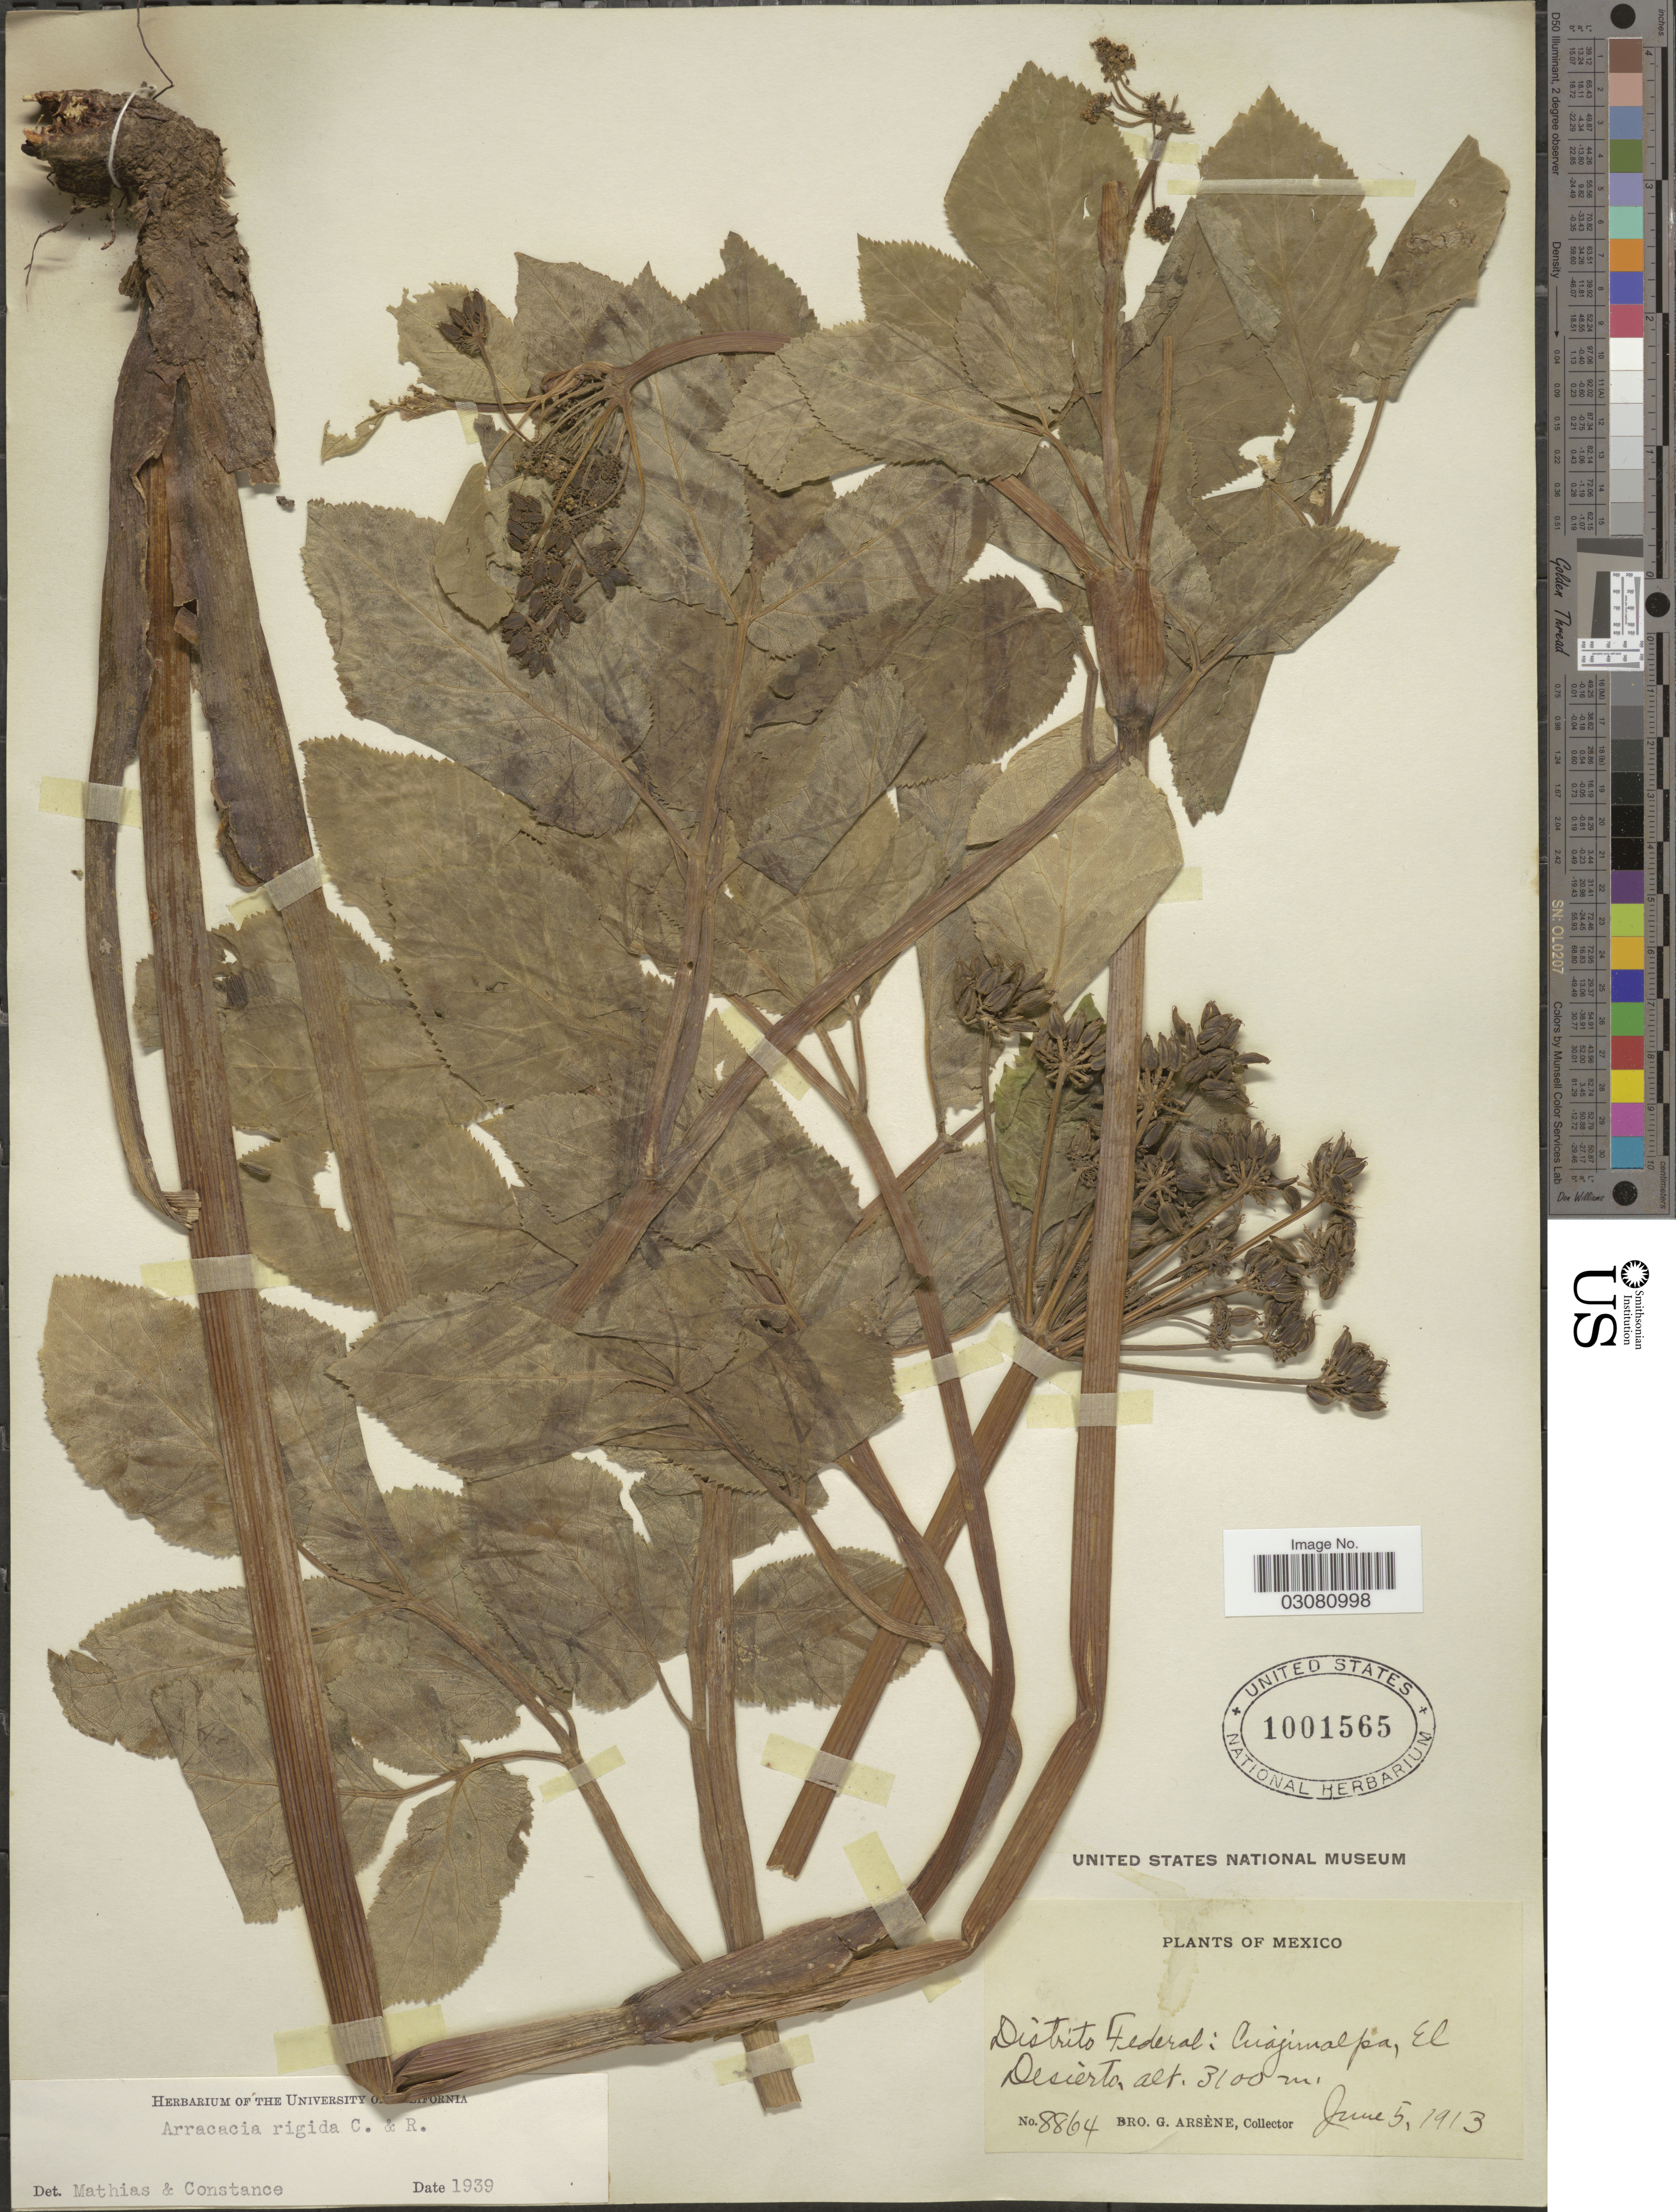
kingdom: Plantae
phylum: Tracheophyta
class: Magnoliopsida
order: Apiales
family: Apiaceae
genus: Arracacia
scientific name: Arracacia rigida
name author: J.M. Coult. & Rose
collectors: Bro. G. Arsène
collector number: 8864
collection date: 1913-01-05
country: Mexico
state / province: Distrito Federal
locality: Cuajimalpa, El Desierto.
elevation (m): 3100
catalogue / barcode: US 1001565